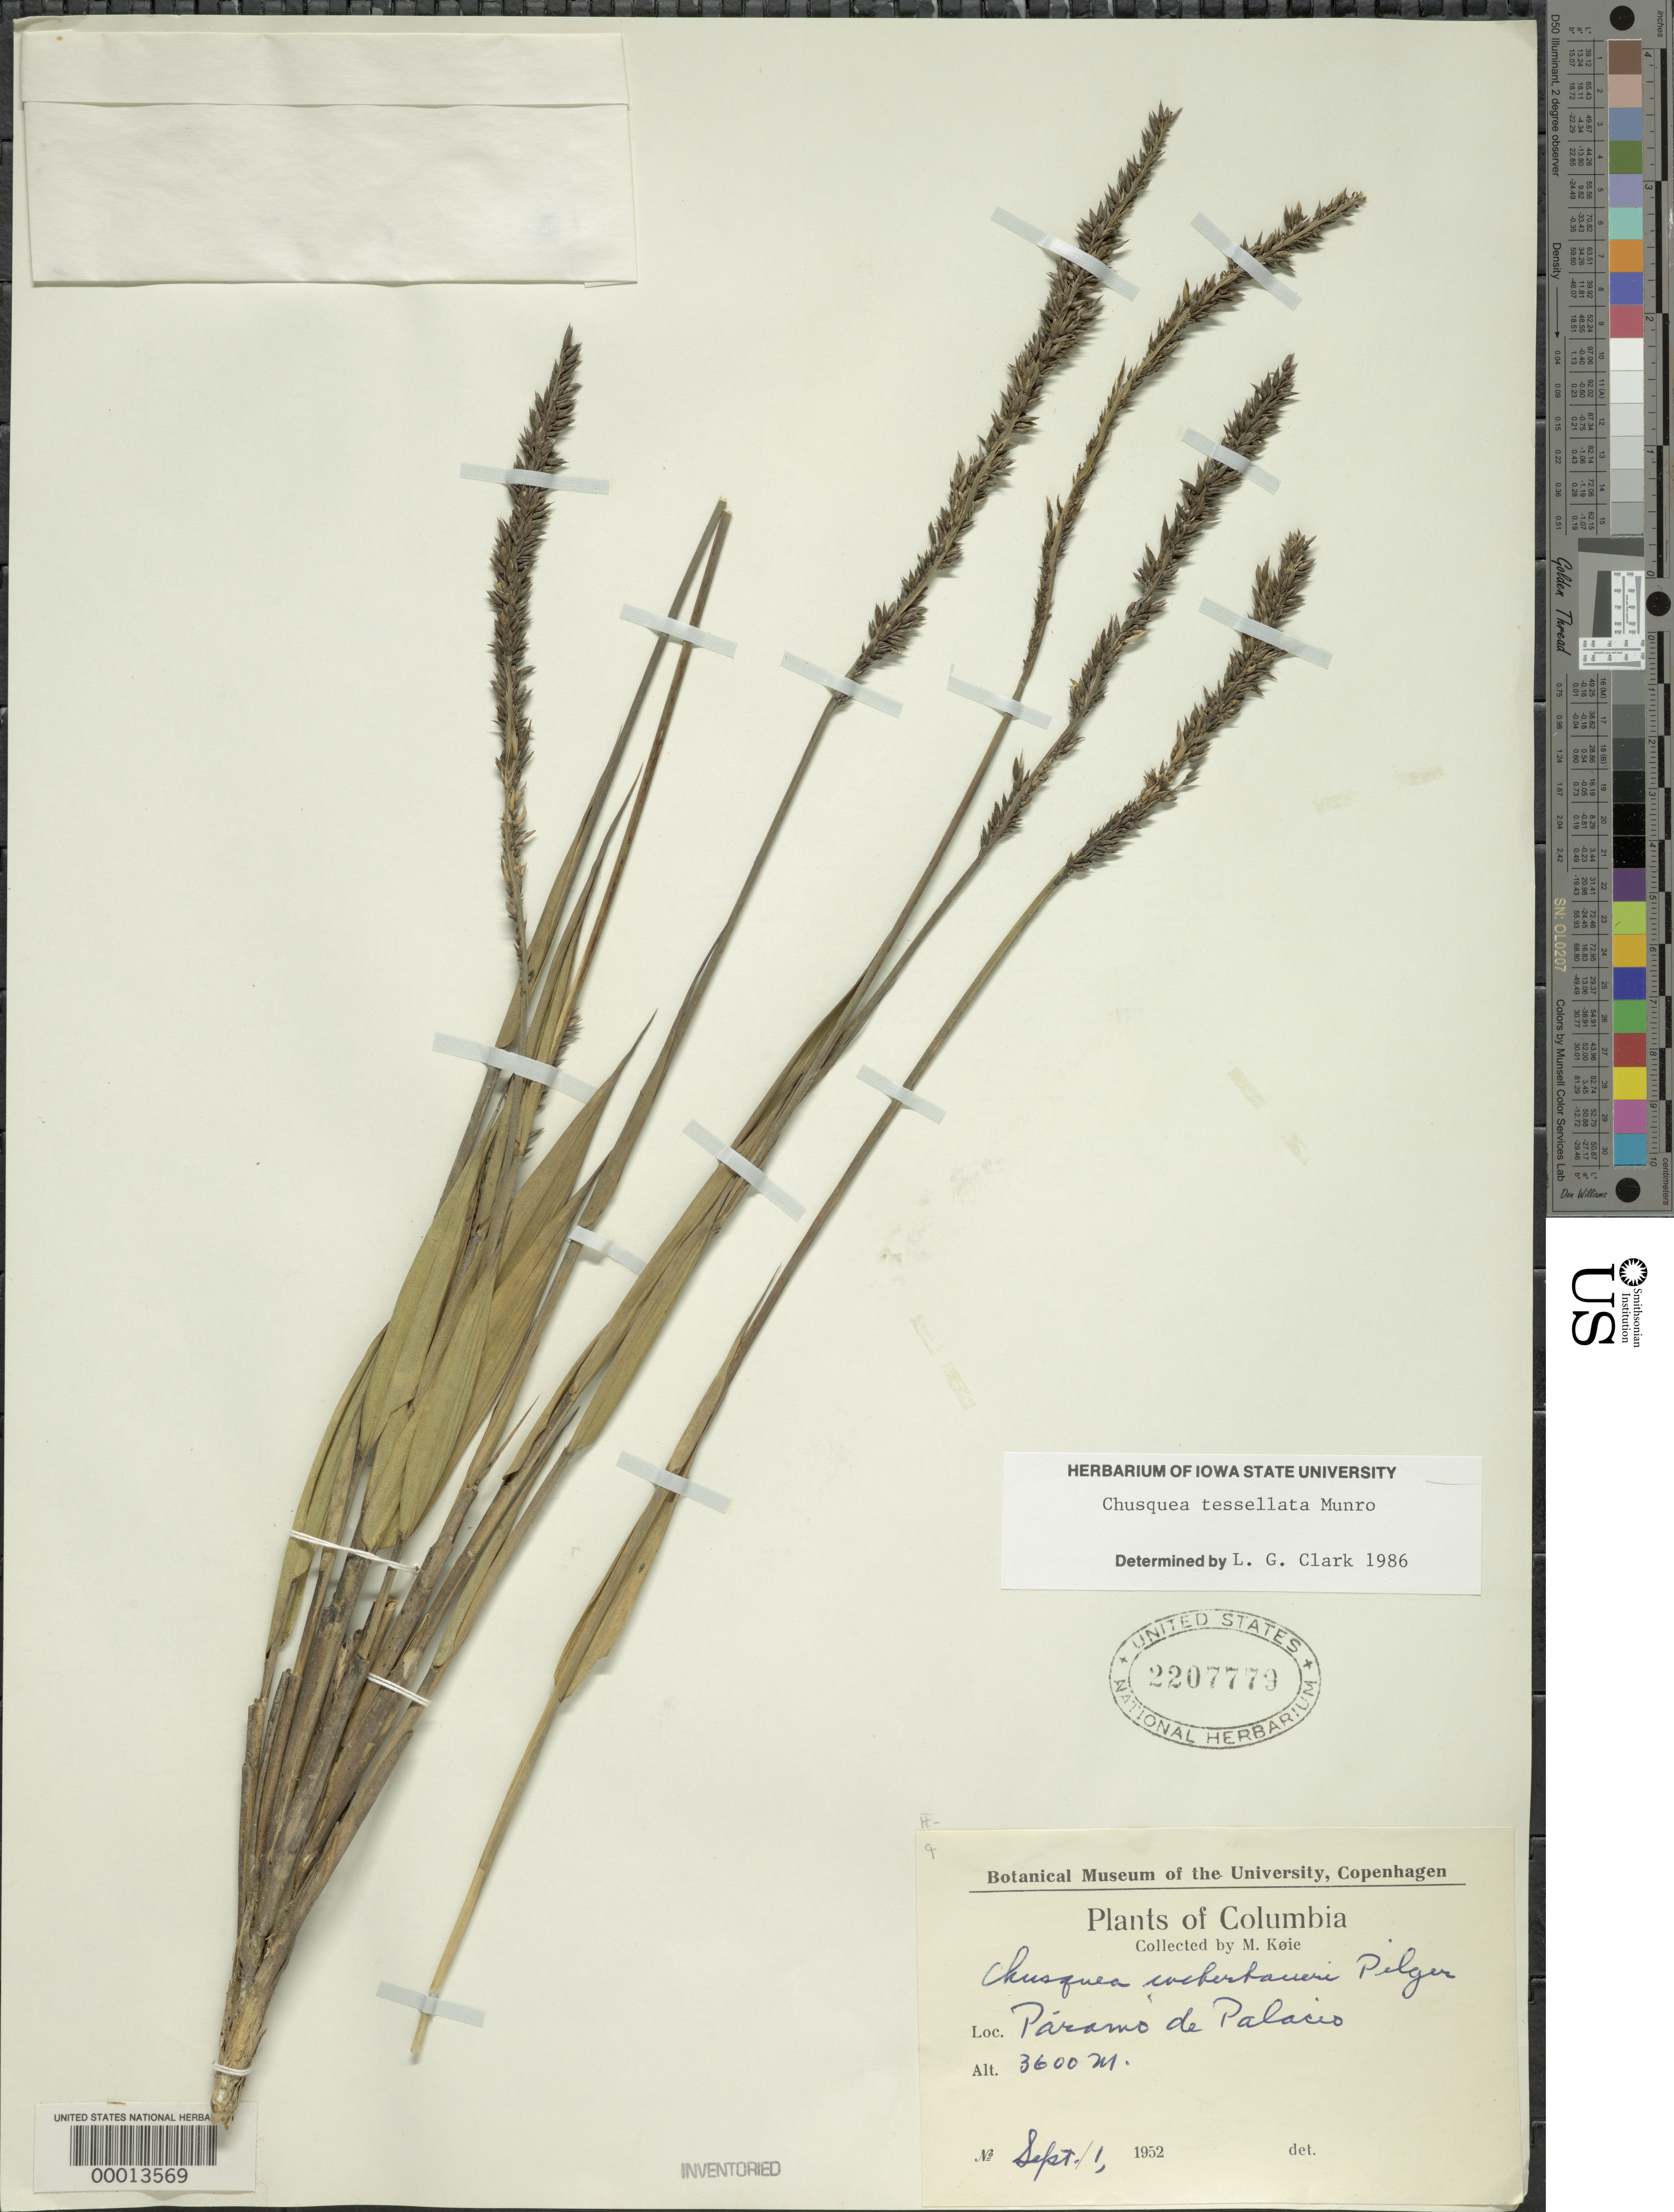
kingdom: Plantae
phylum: Tracheophyta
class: Liliopsida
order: Poales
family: Poaceae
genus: Chusquea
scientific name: Chusquea tessellata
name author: Munro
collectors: M. Koje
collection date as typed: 01 Sep 1952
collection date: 1952-09-01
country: Colombia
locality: Paramo de Palacio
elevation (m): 3600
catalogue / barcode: US 2207779